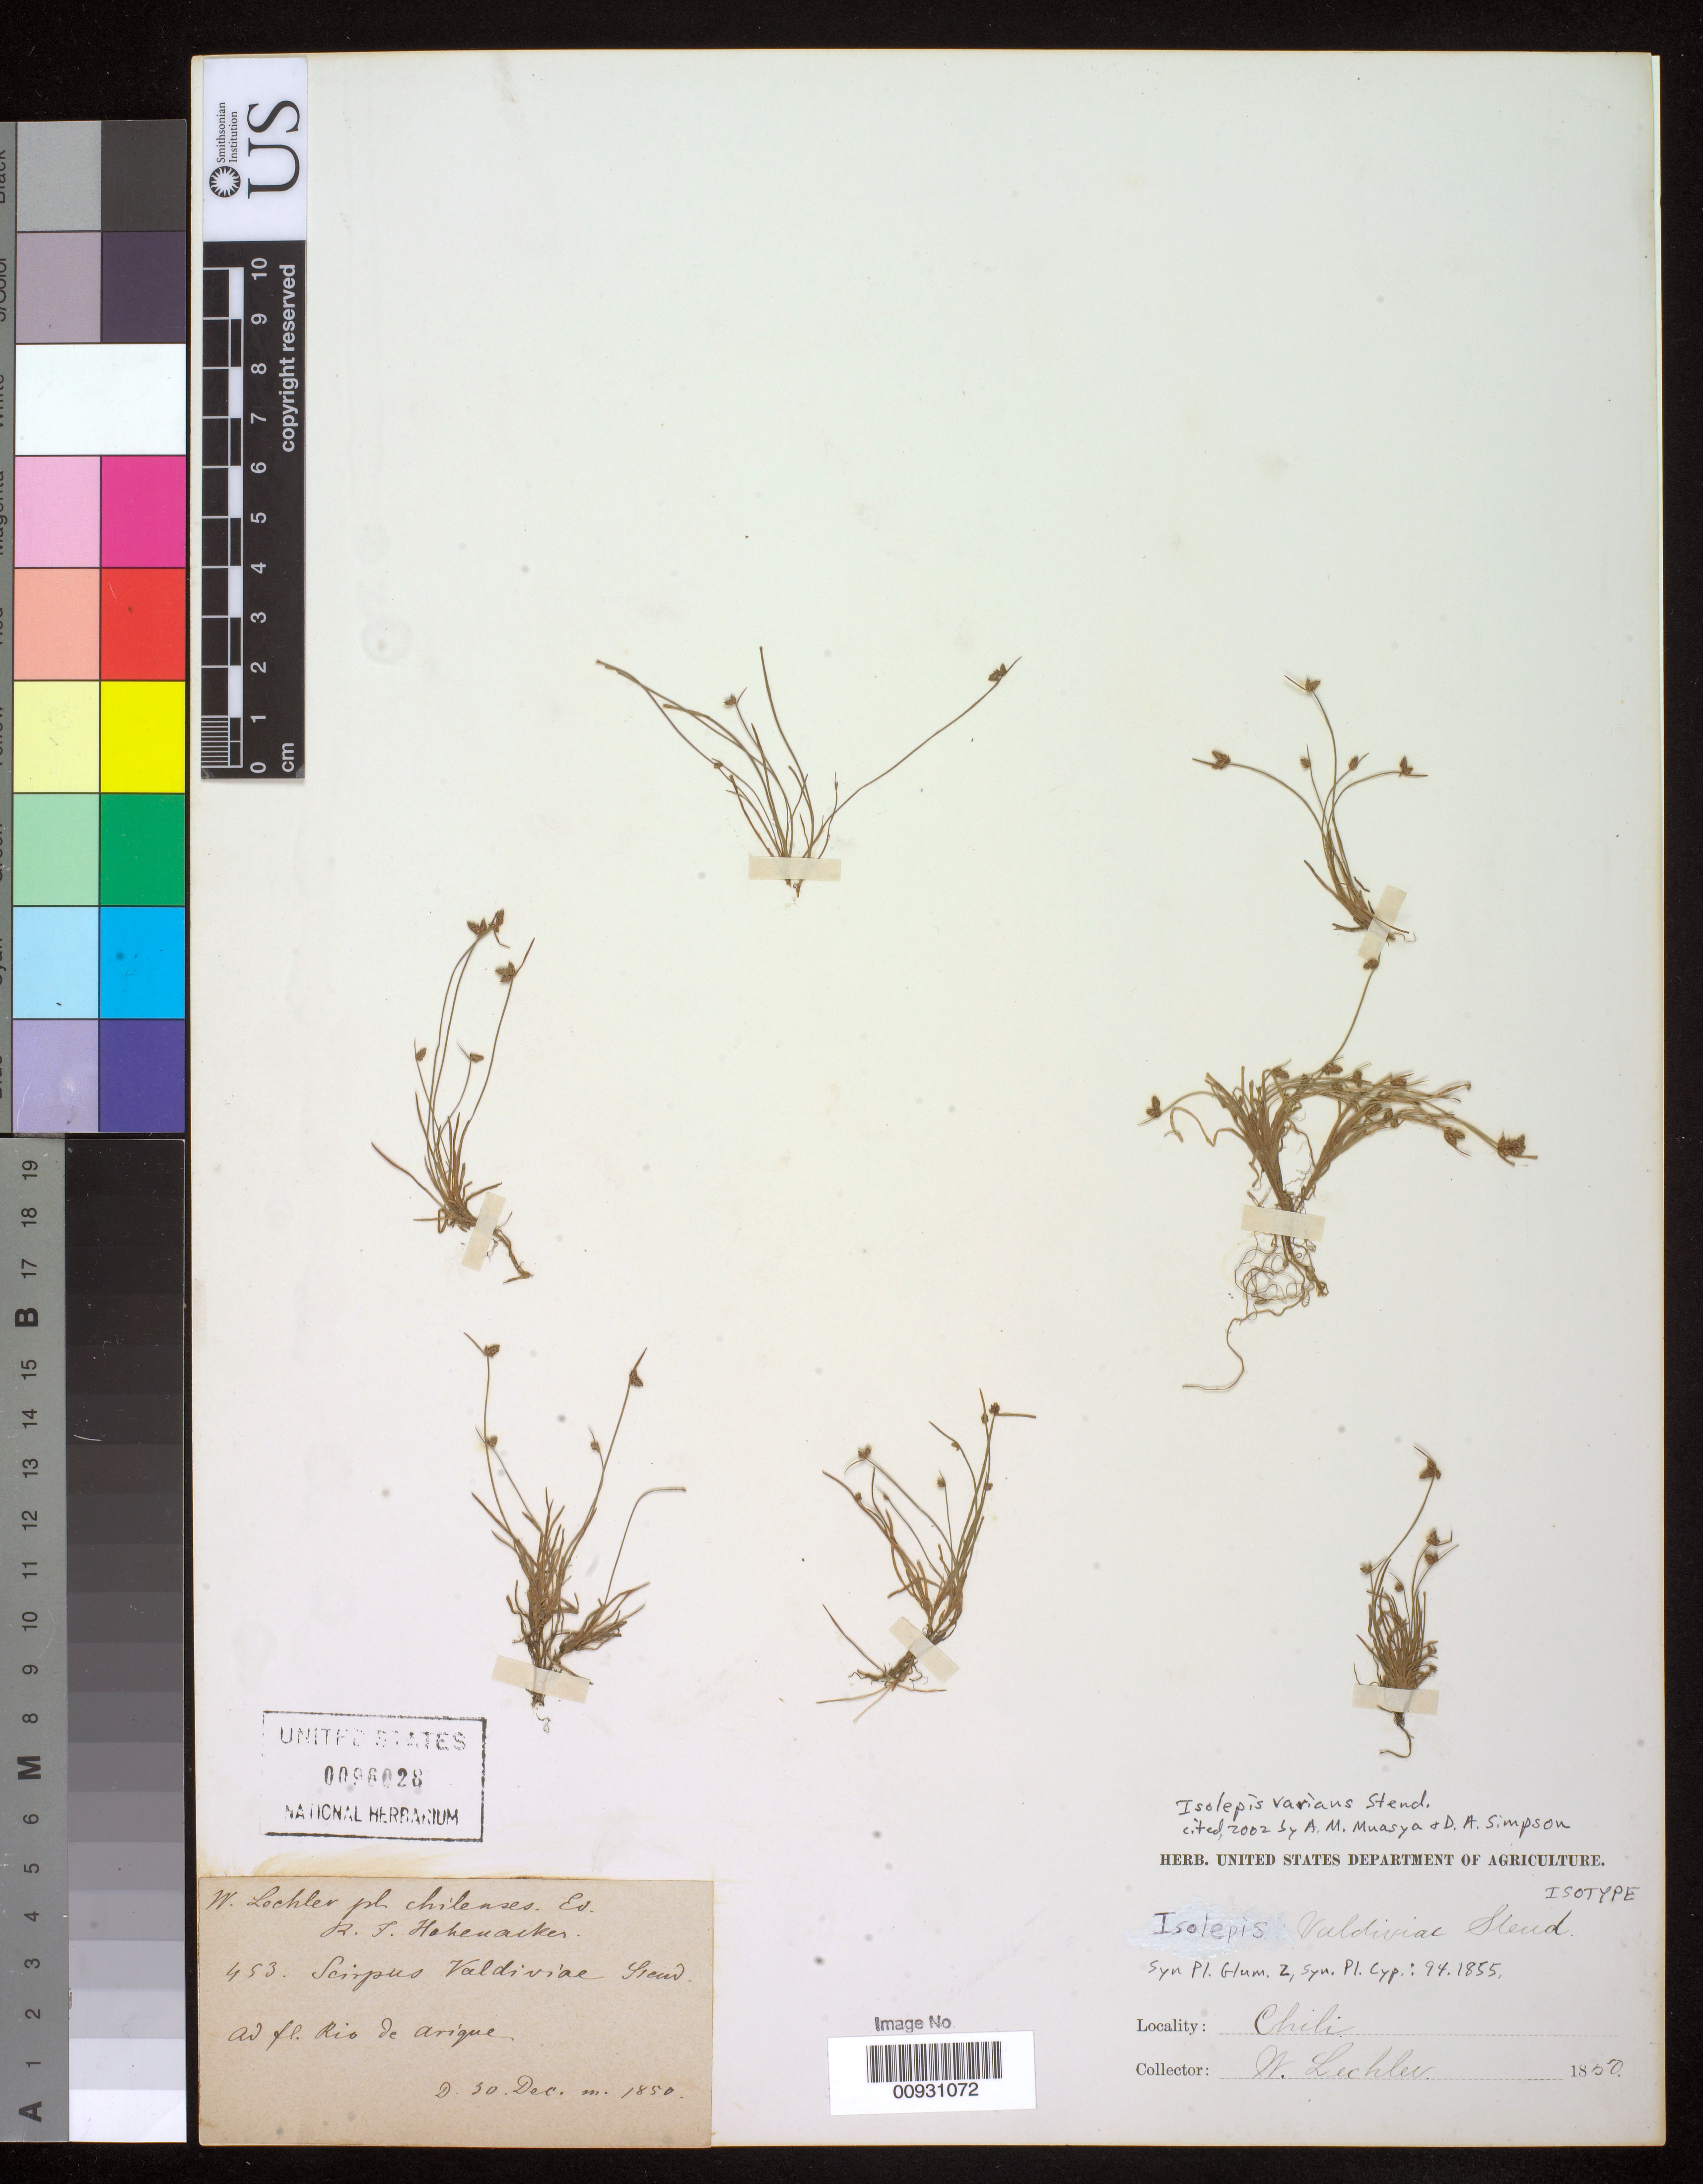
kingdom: Plantae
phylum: Tracheophyta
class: Liliopsida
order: Poales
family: Cyperaceae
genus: Isolepis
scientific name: Isolepis valdiviae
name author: Steud.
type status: Isotype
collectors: W. Lechler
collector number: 453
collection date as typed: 30 Dec 1850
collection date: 1850-12-30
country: Chile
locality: Ad fl. Río de Arique.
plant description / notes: Not Scirpus tereticulmis Steud., which is based on a different type also cited as Lechler 453. 2 sheets of Lechler 453 at P are different plants (Mark T. Strong, pers. comm. Oct 2008).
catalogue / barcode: US 96028